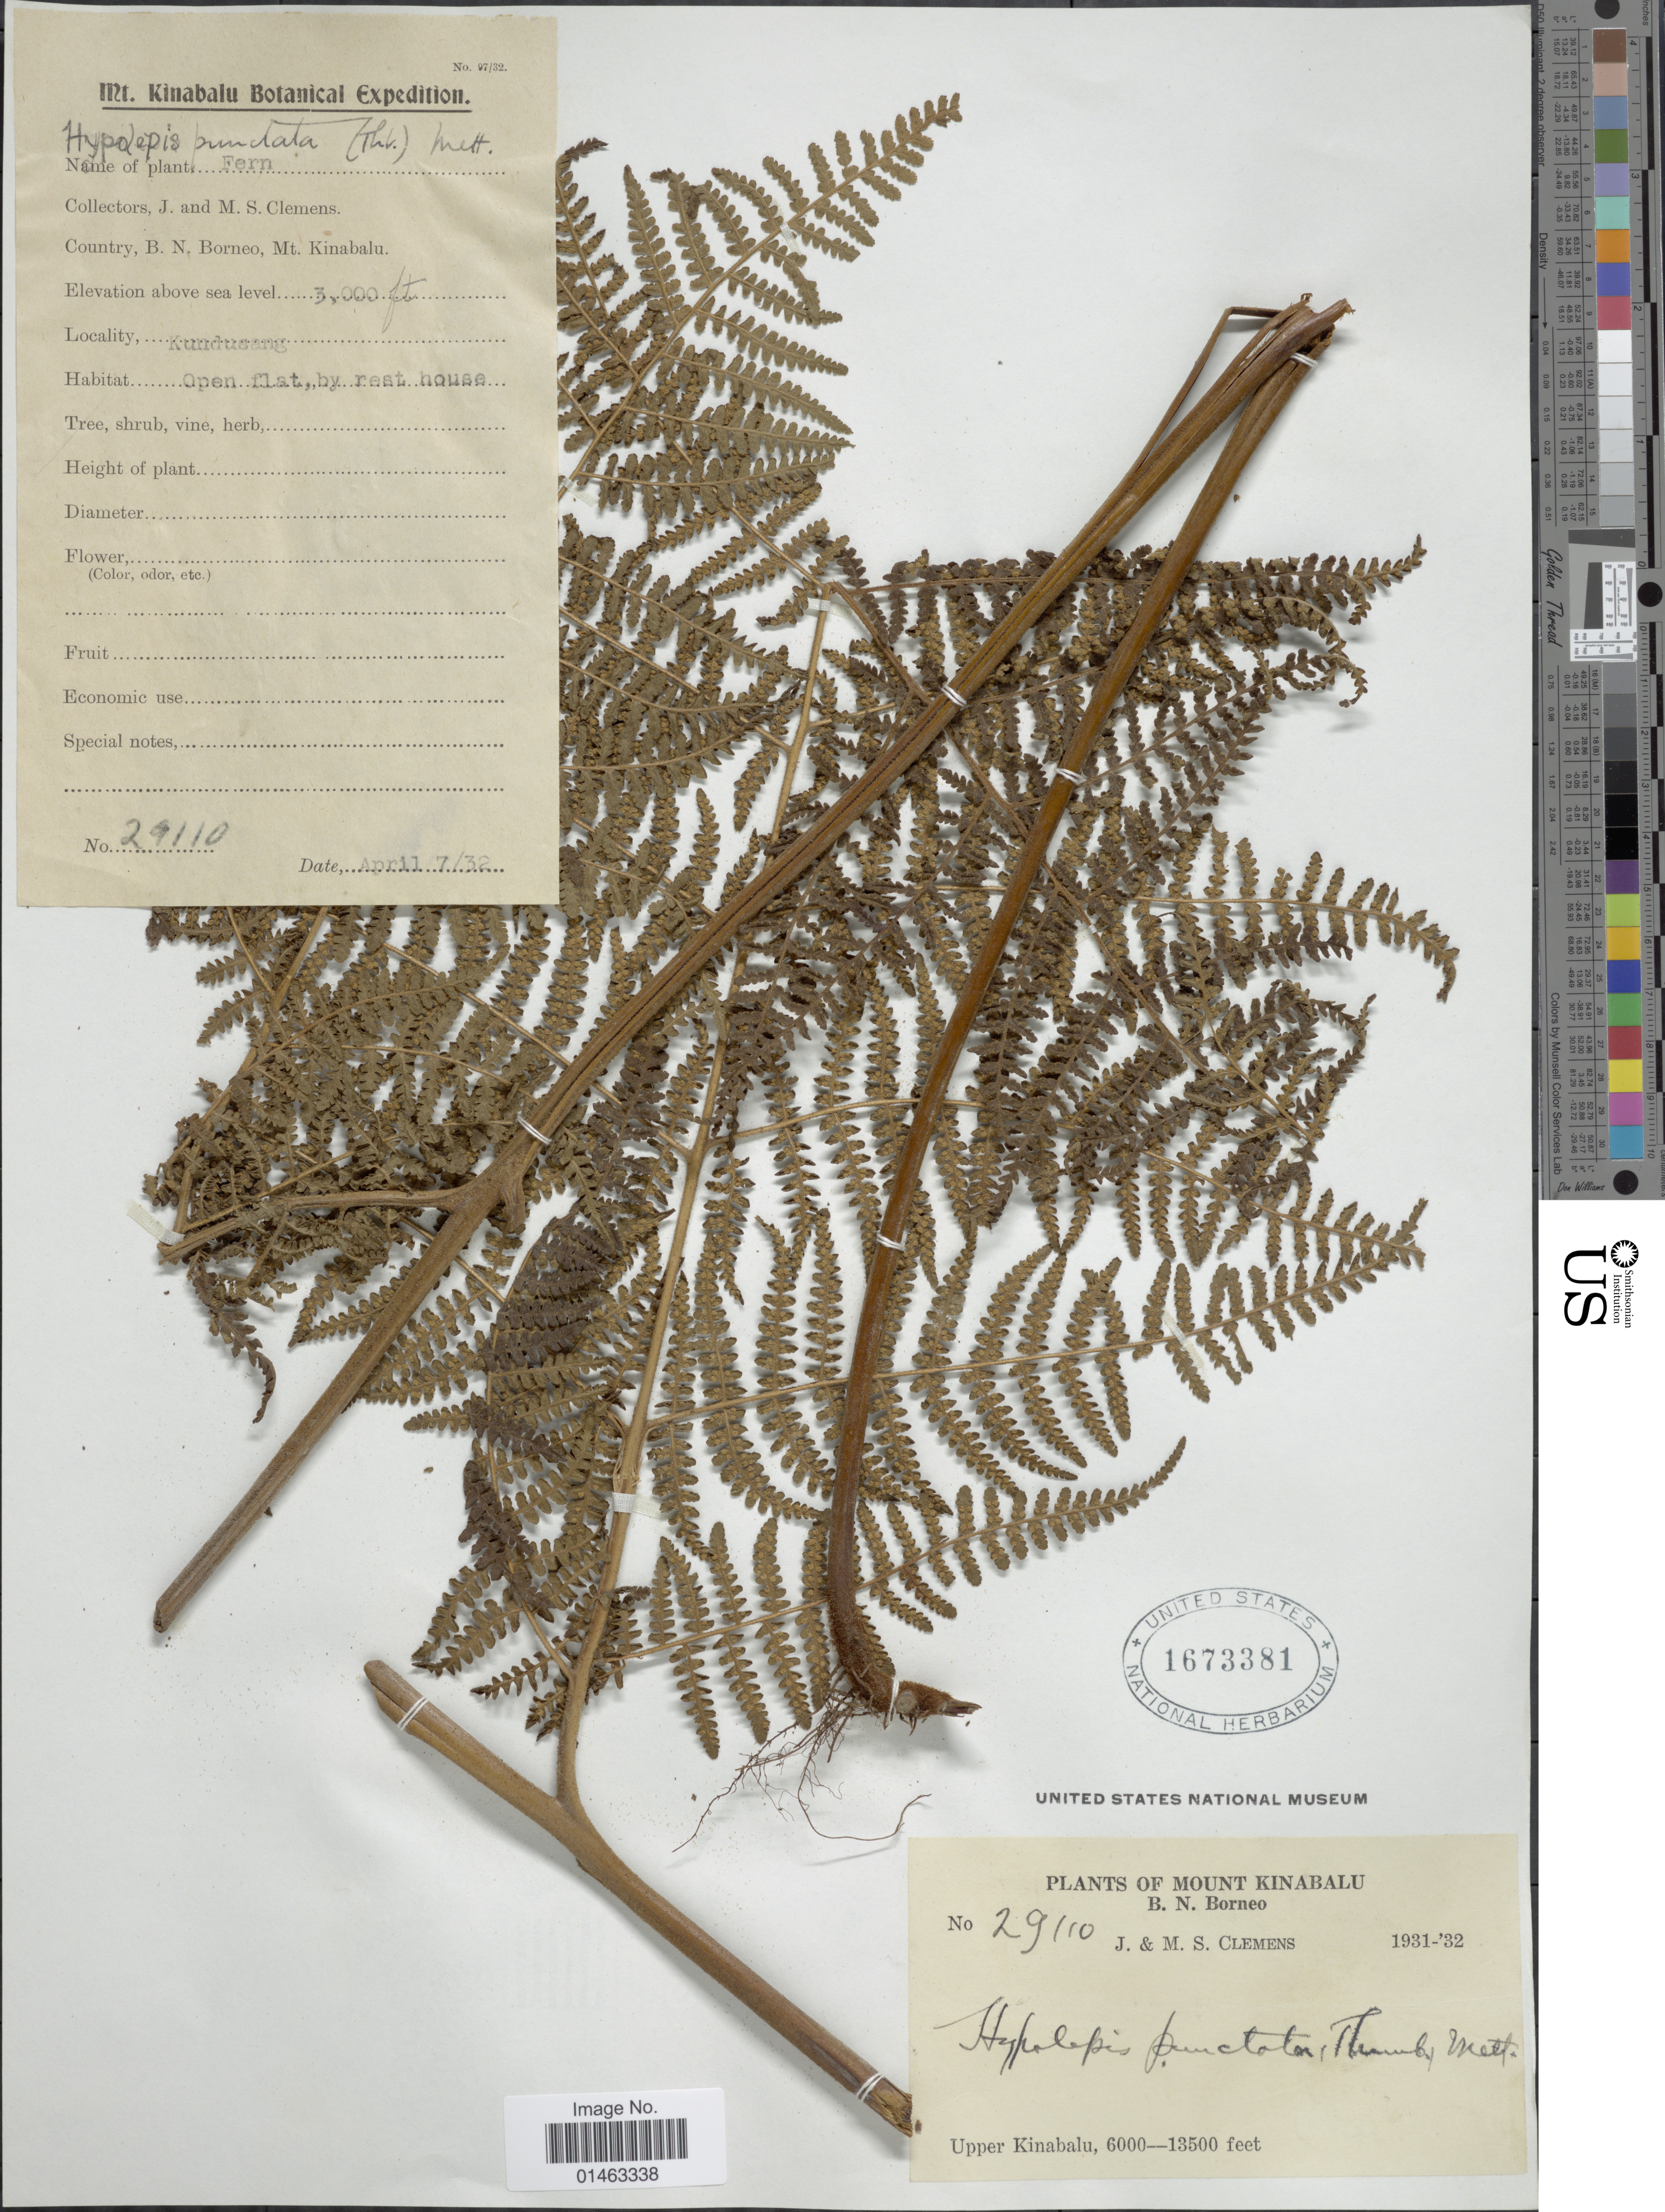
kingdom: Plantae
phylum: Tracheophyta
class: Polypodiopsida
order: Polypodiales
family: Dennstaedtiaceae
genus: Hypolepis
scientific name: Hypolepis punctata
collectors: J. Clemens & M. S. Clemens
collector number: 29110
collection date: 1932-04-07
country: Malaysia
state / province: Sabah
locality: B.N. Borneo, Mt. Kinabalu. Kundusang, Upper Kinabalu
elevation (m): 914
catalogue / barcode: US 1673381